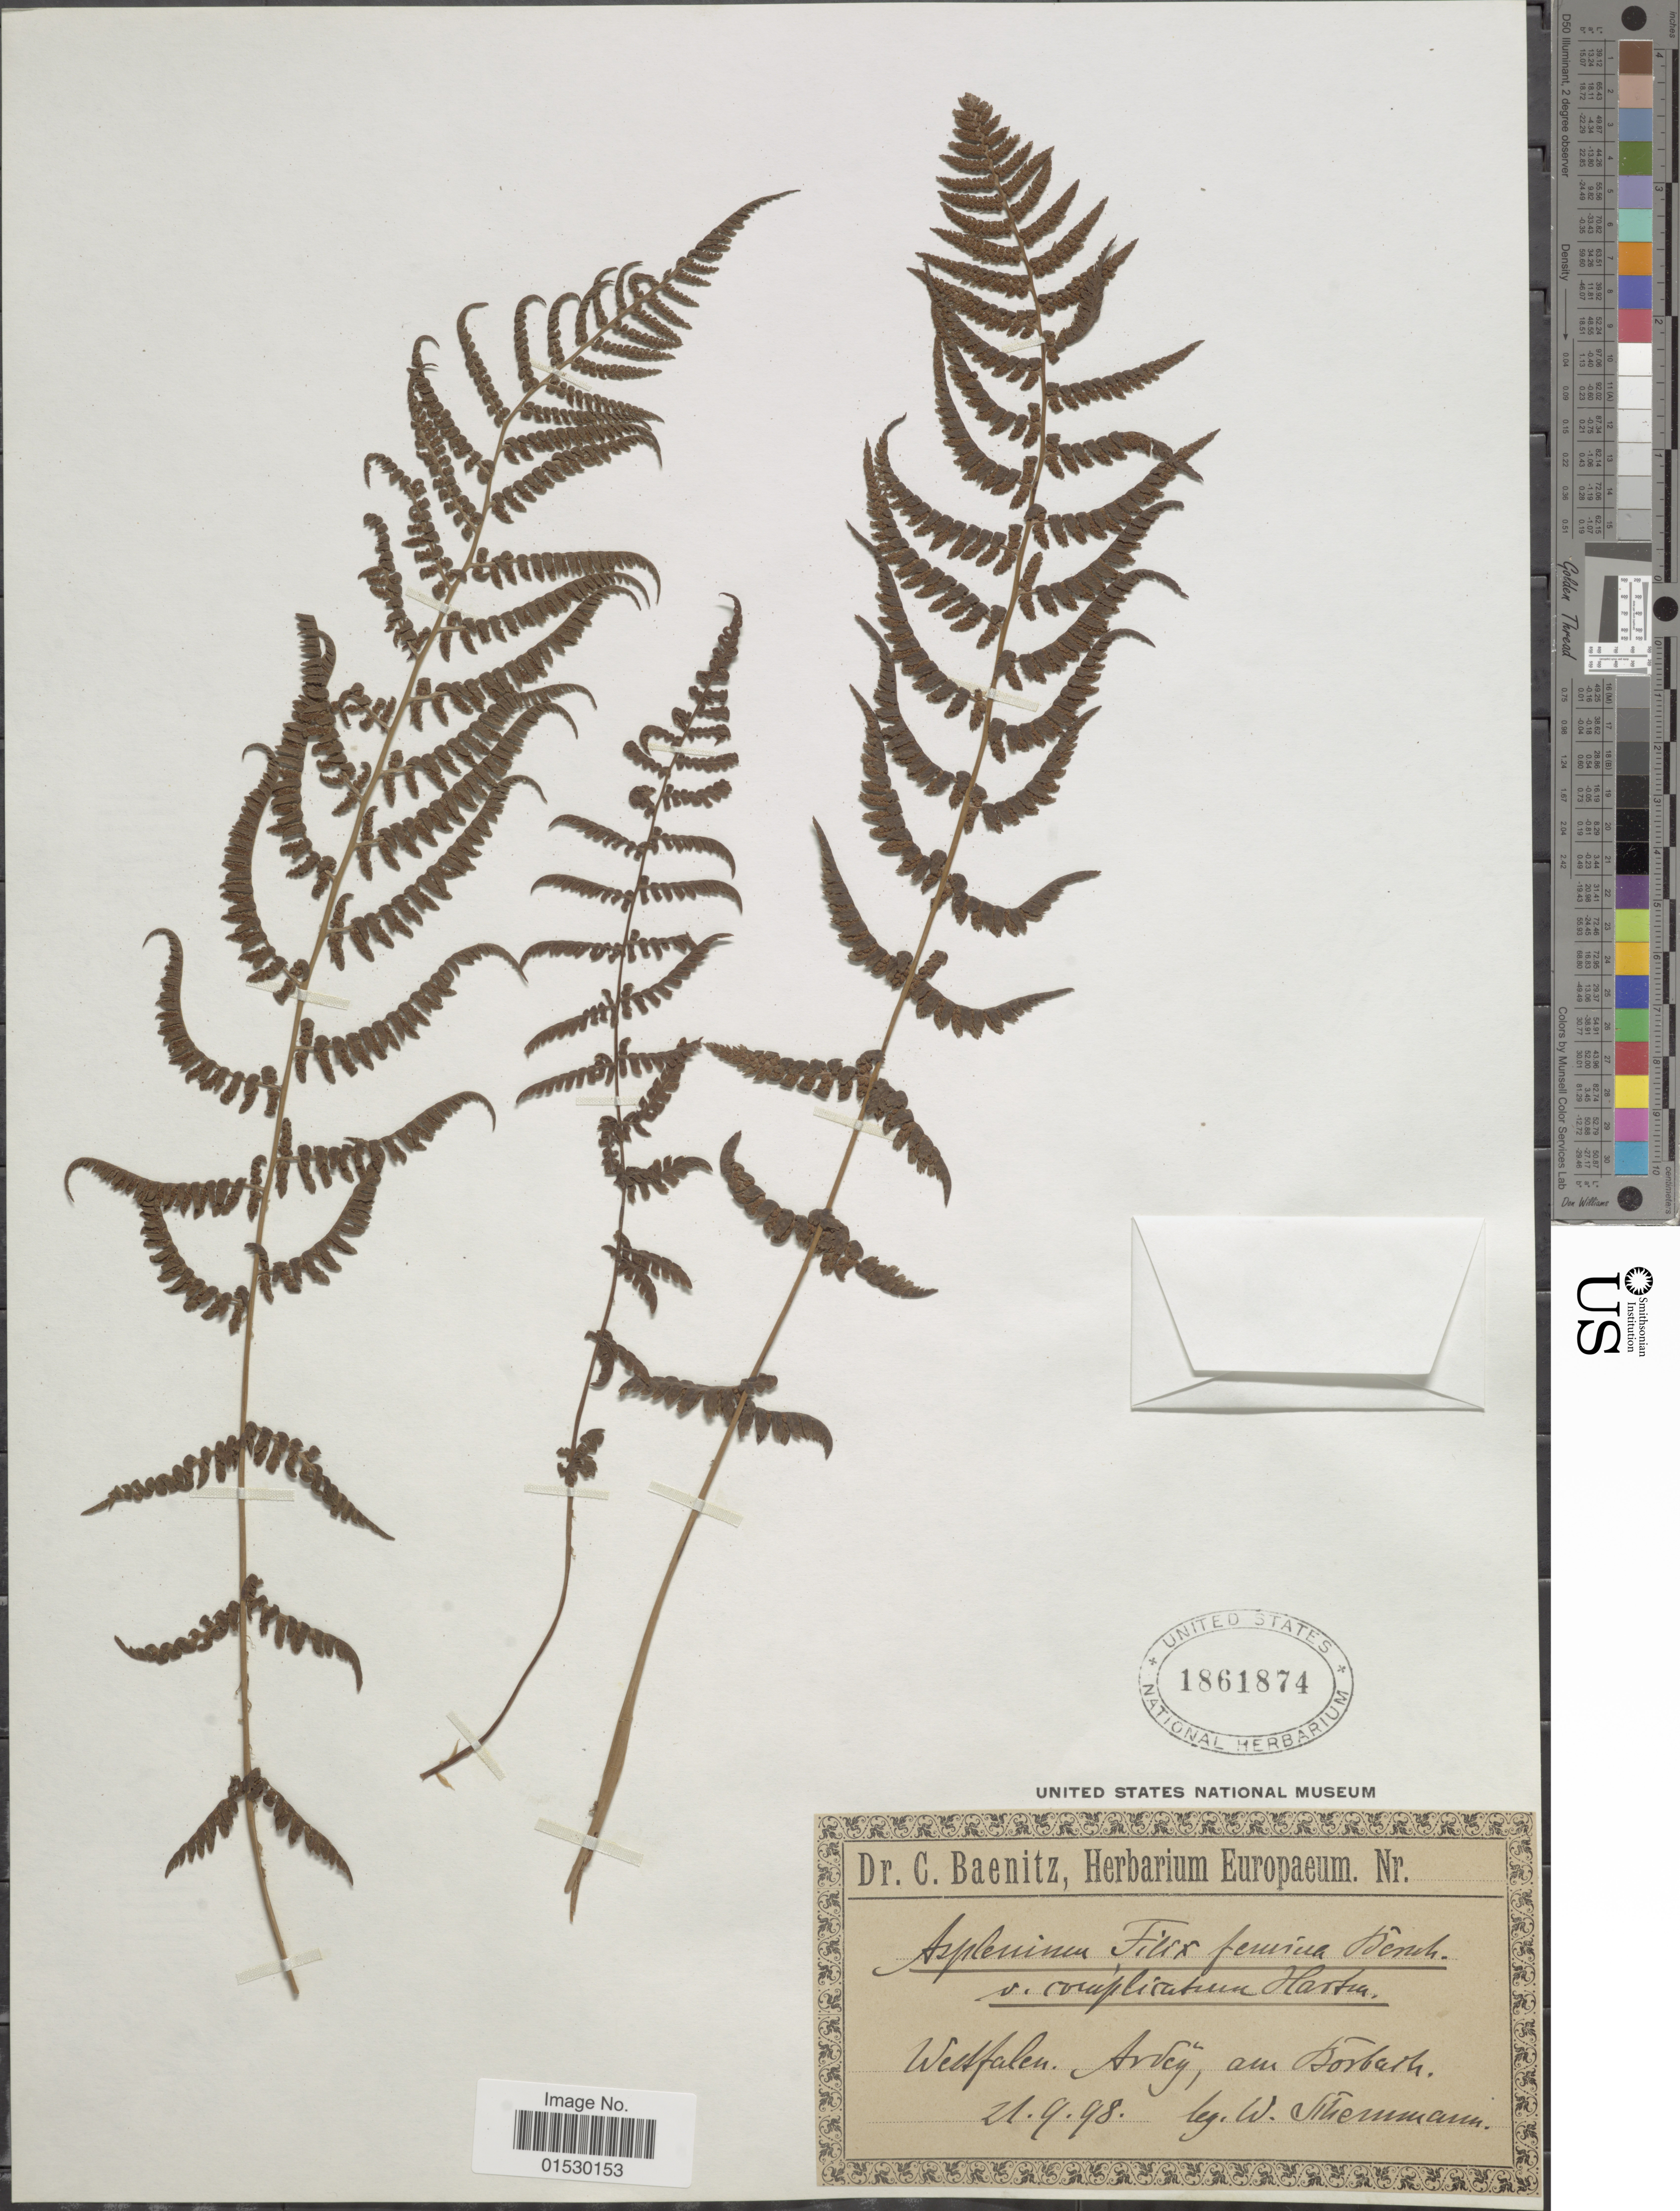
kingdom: Plantae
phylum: Tracheophyta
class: Polypodiopsida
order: Polypodiales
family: Athyriaceae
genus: Athyrium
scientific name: Athyrium filix-femina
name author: (L.) Roth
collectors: W. Schemmann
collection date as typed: Transcribed d/m/y: 21/9/98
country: Germany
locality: Westfalen, Ardey, am Bosbath [interpreted]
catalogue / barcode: US 1861874